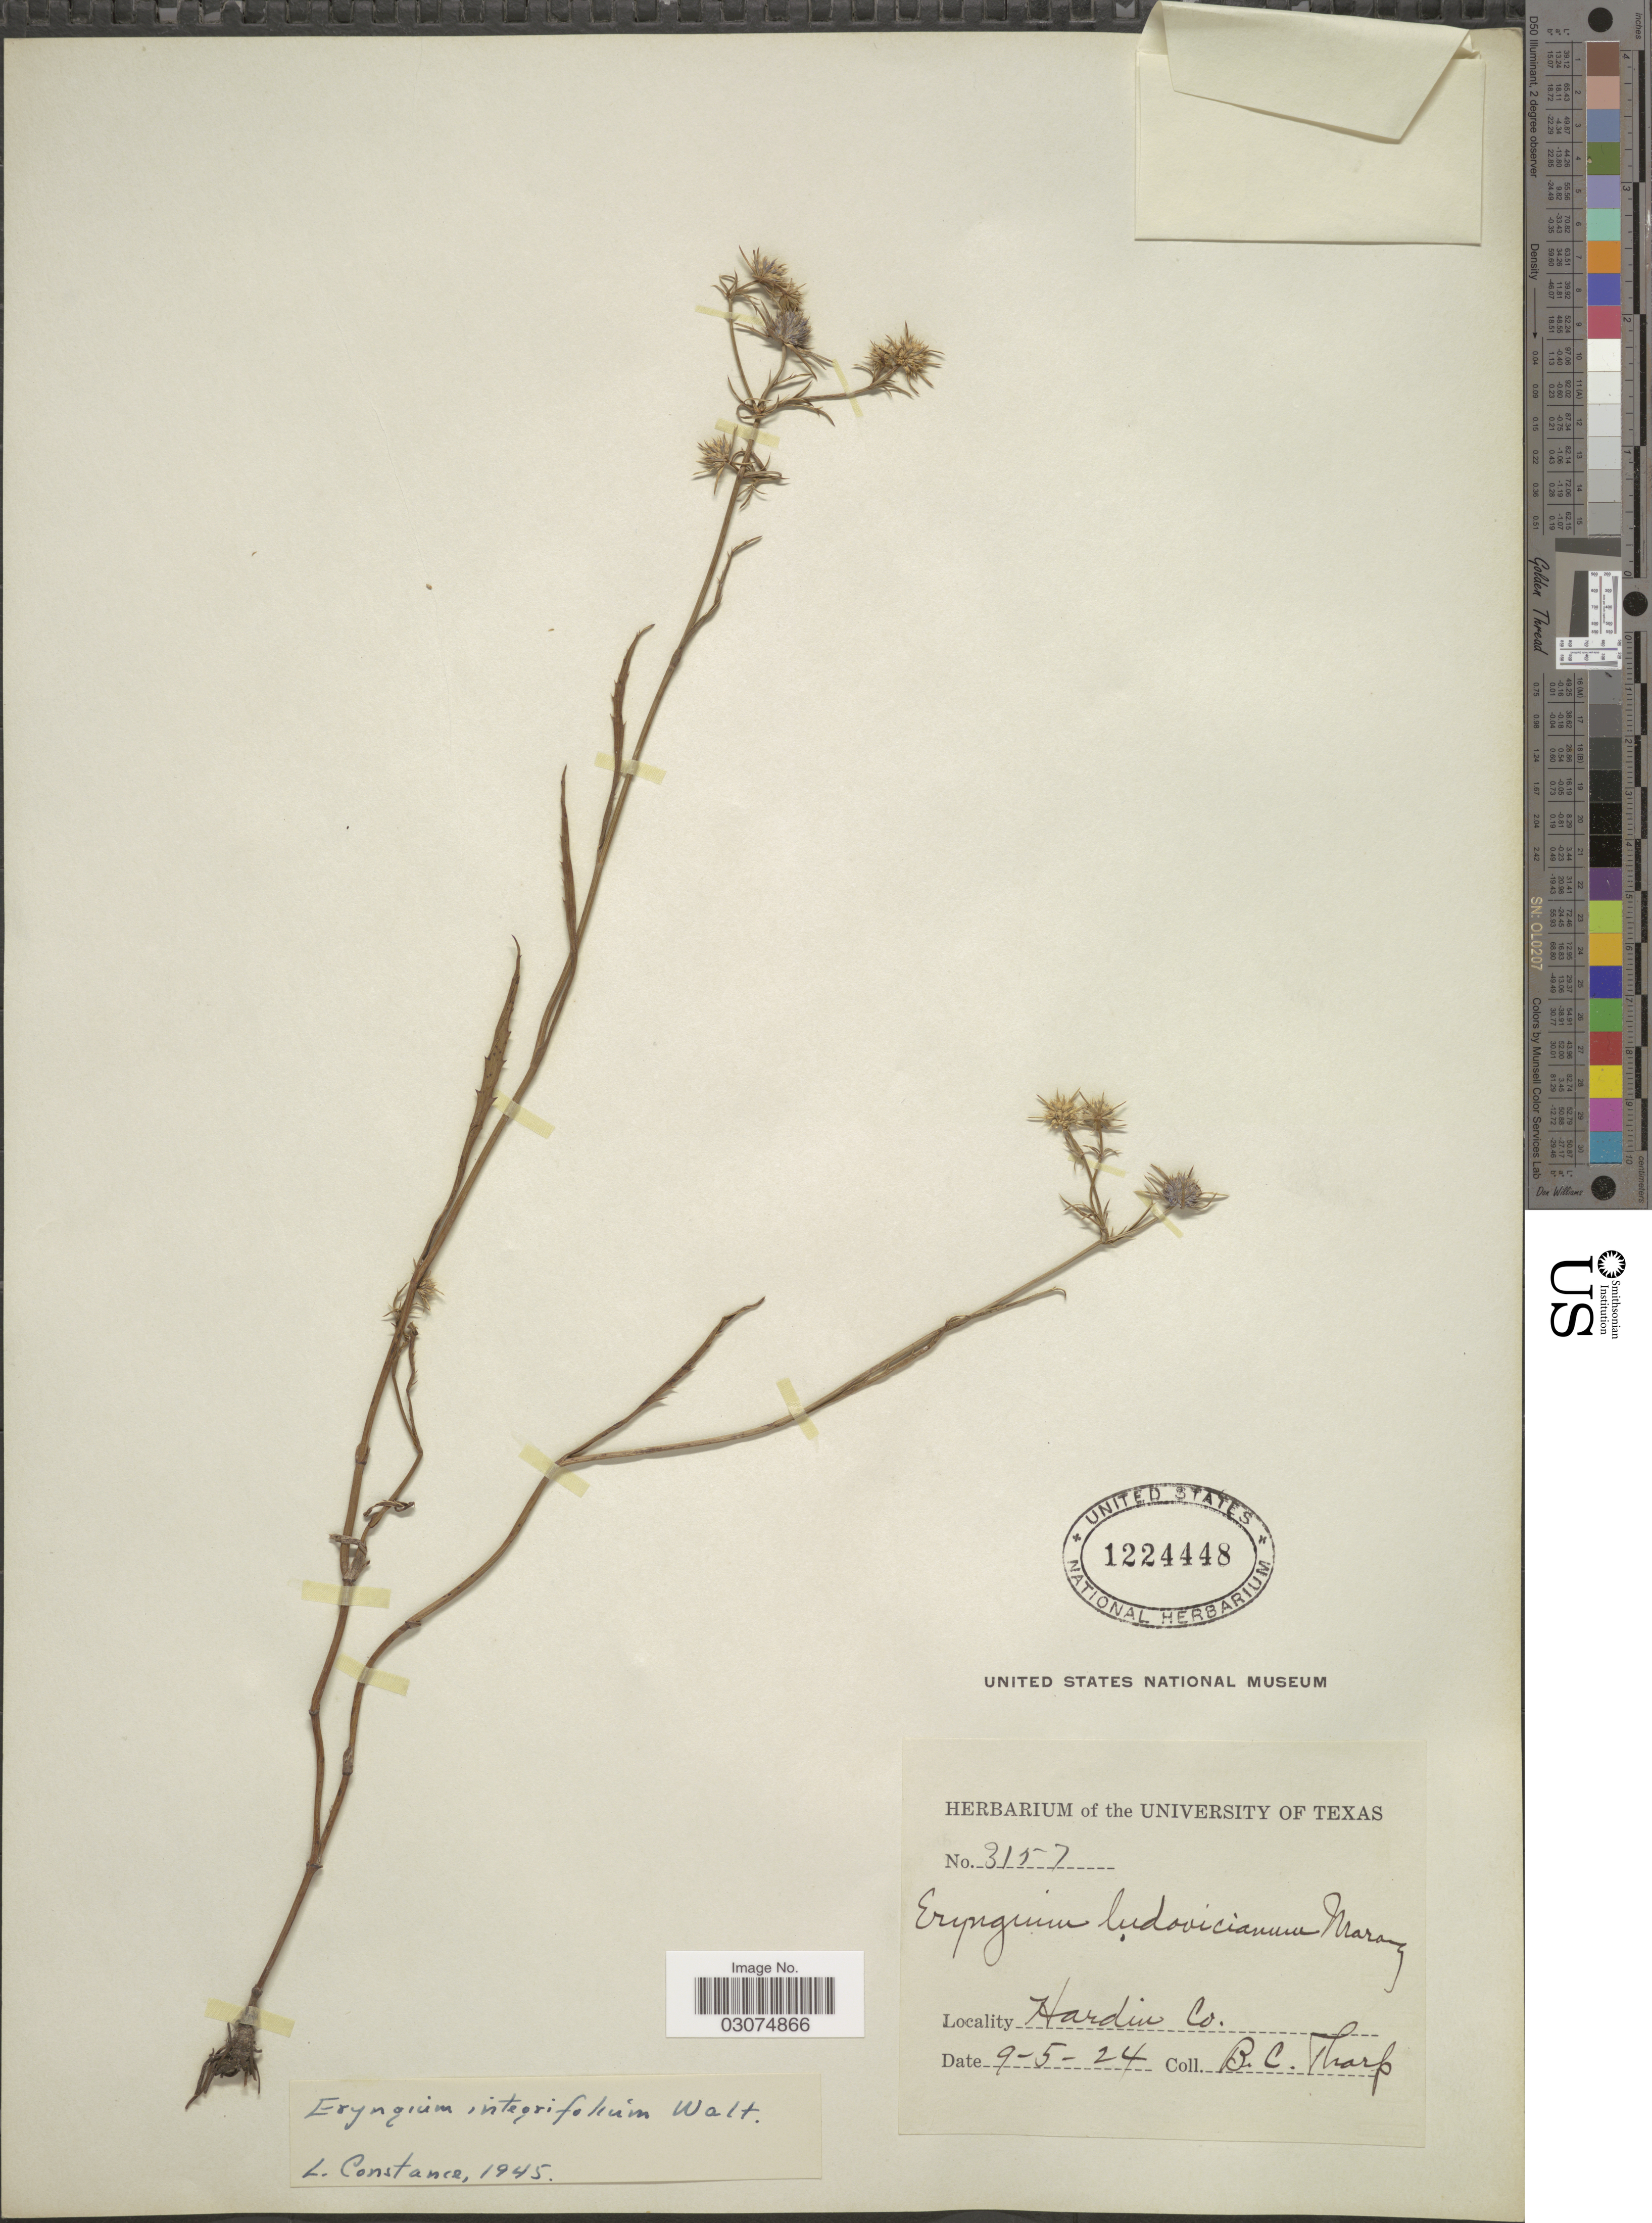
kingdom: Plantae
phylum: Tracheophyta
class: Magnoliopsida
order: Apiales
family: Apiaceae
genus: Eryngium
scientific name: Eryngium integrifolium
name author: Walter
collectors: B. C. Tharp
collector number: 3157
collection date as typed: Transcribed d/m/y: 5/9/24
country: United States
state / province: Texas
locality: Hardin Co.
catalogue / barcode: US 1224448